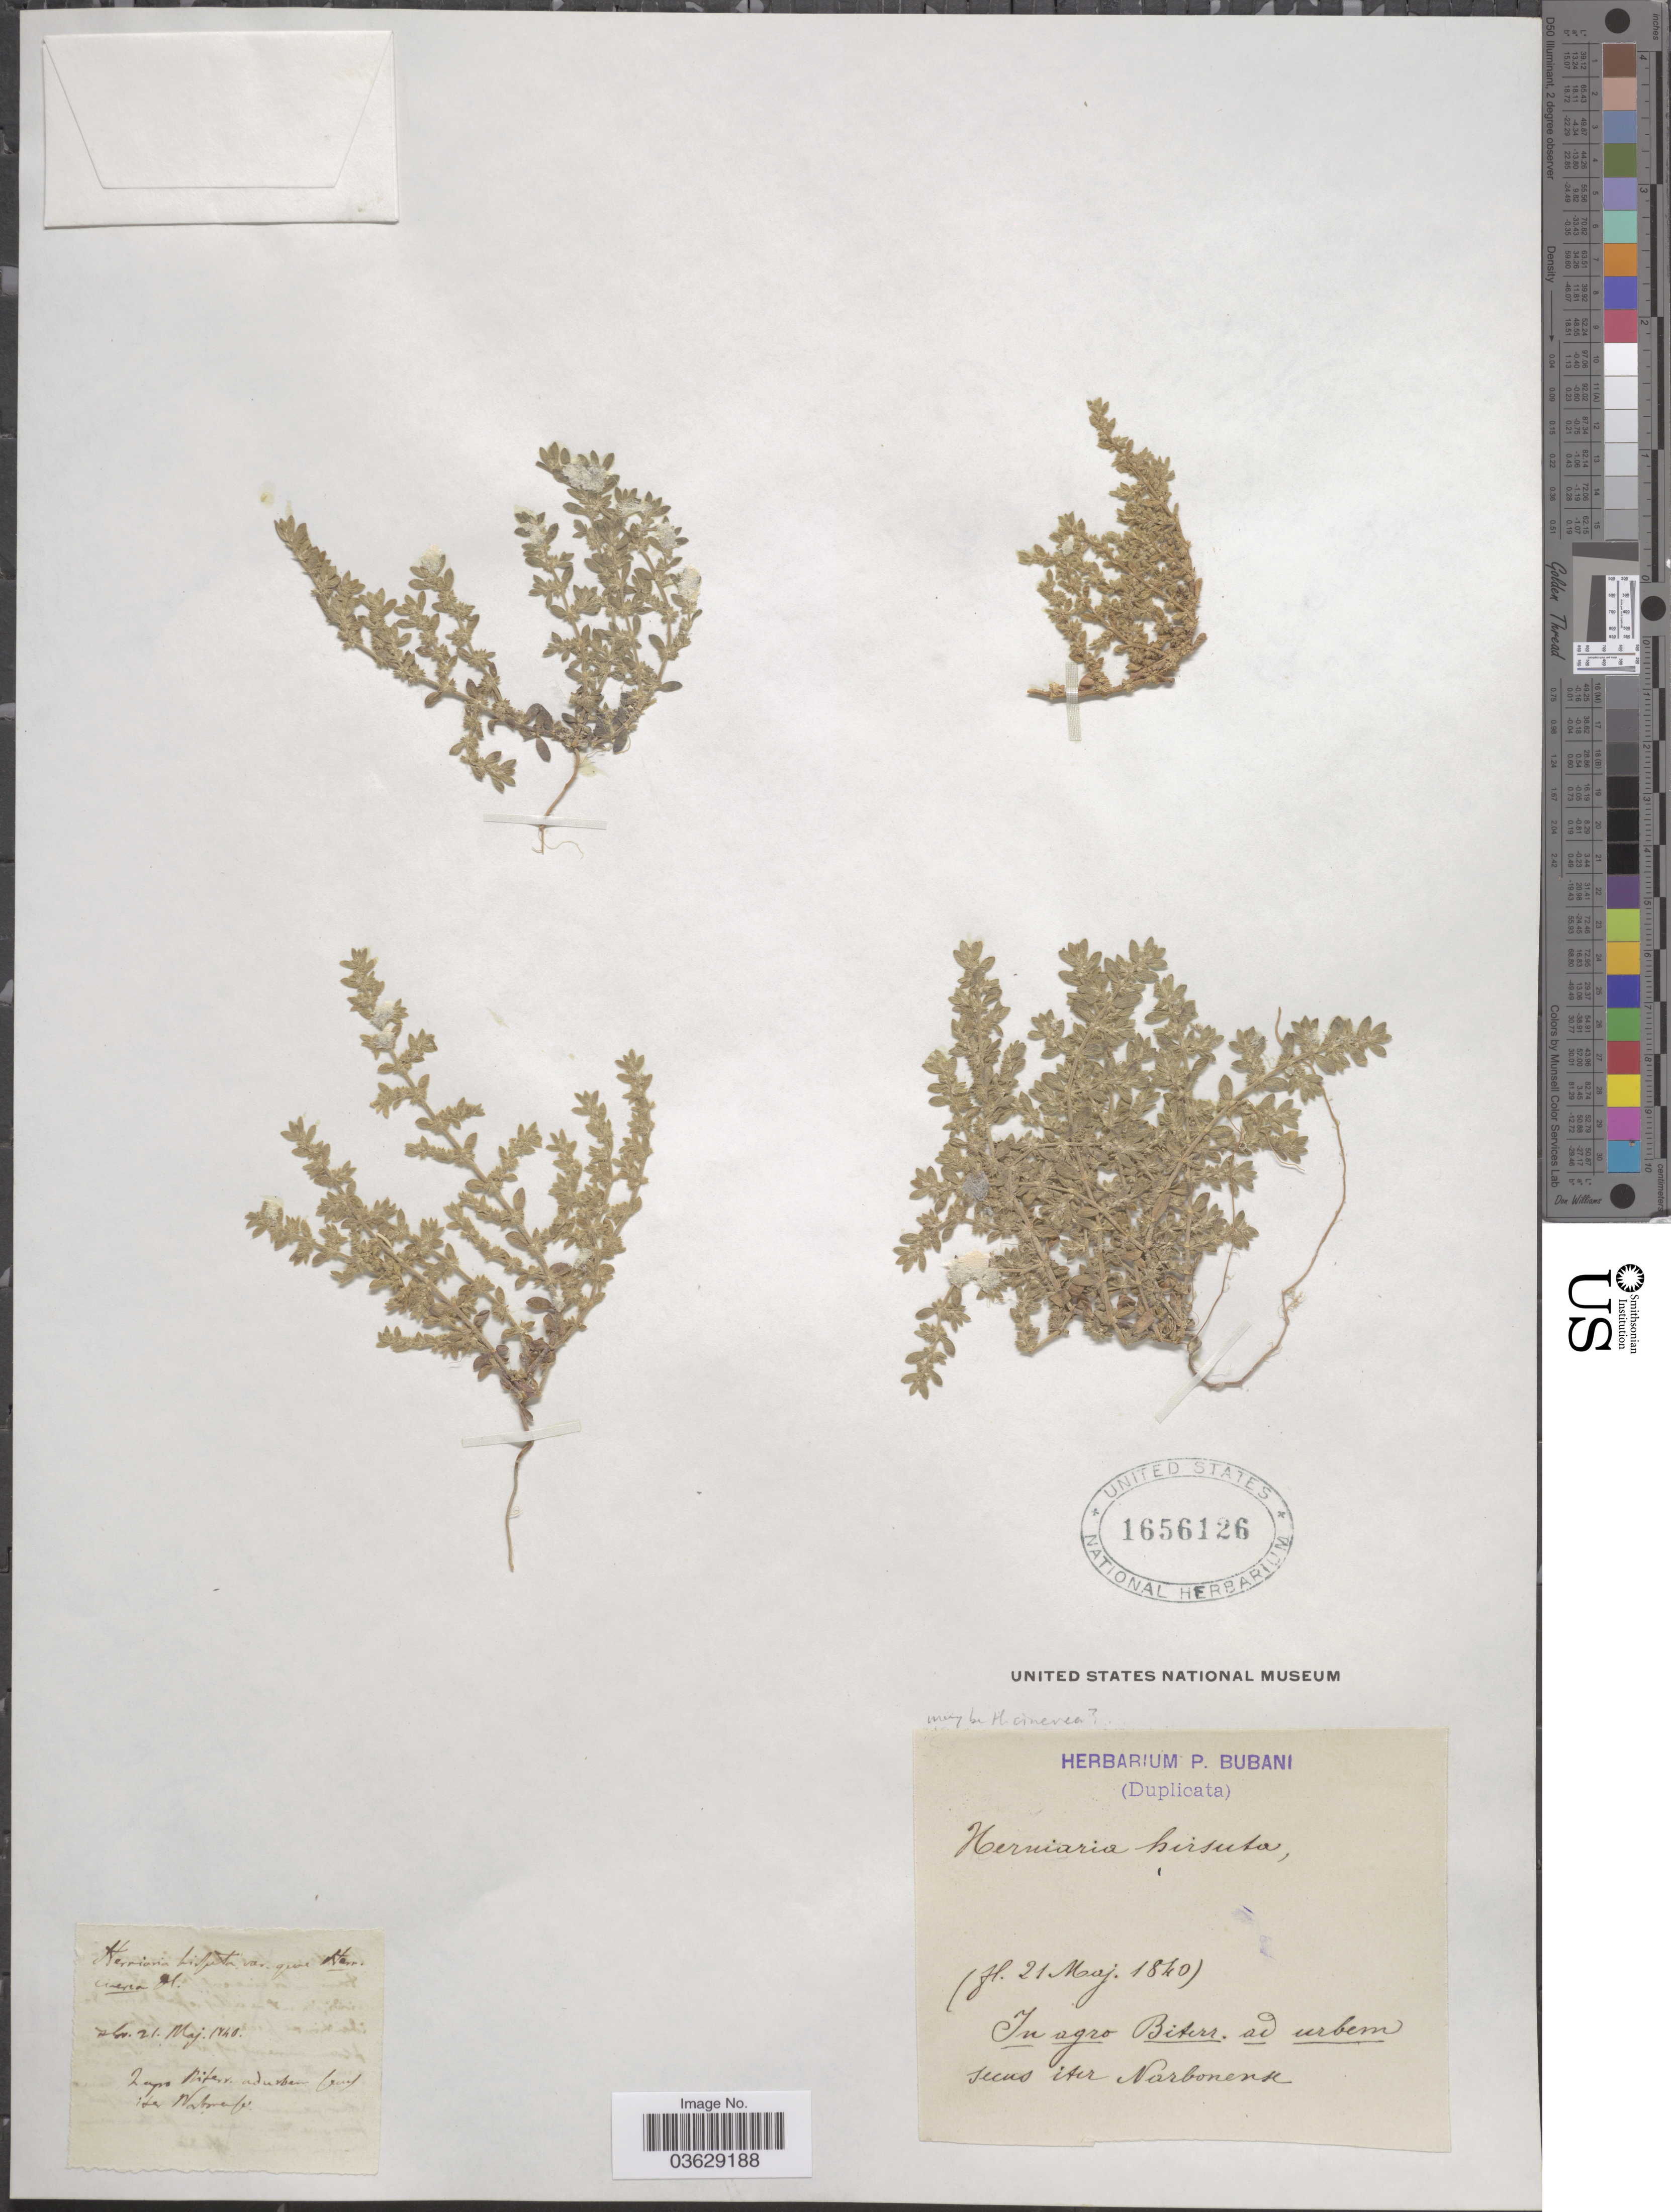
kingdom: Plantae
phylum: Tracheophyta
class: Magnoliopsida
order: Caryophyllales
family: Caryophyllaceae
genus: Herniaria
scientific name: Herniaria hirsuta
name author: L.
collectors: ex herb. P. Bubani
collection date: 1840-05-21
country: France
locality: In agro Biterr. ad urbem secus iter Narbonense.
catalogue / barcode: US 1656126